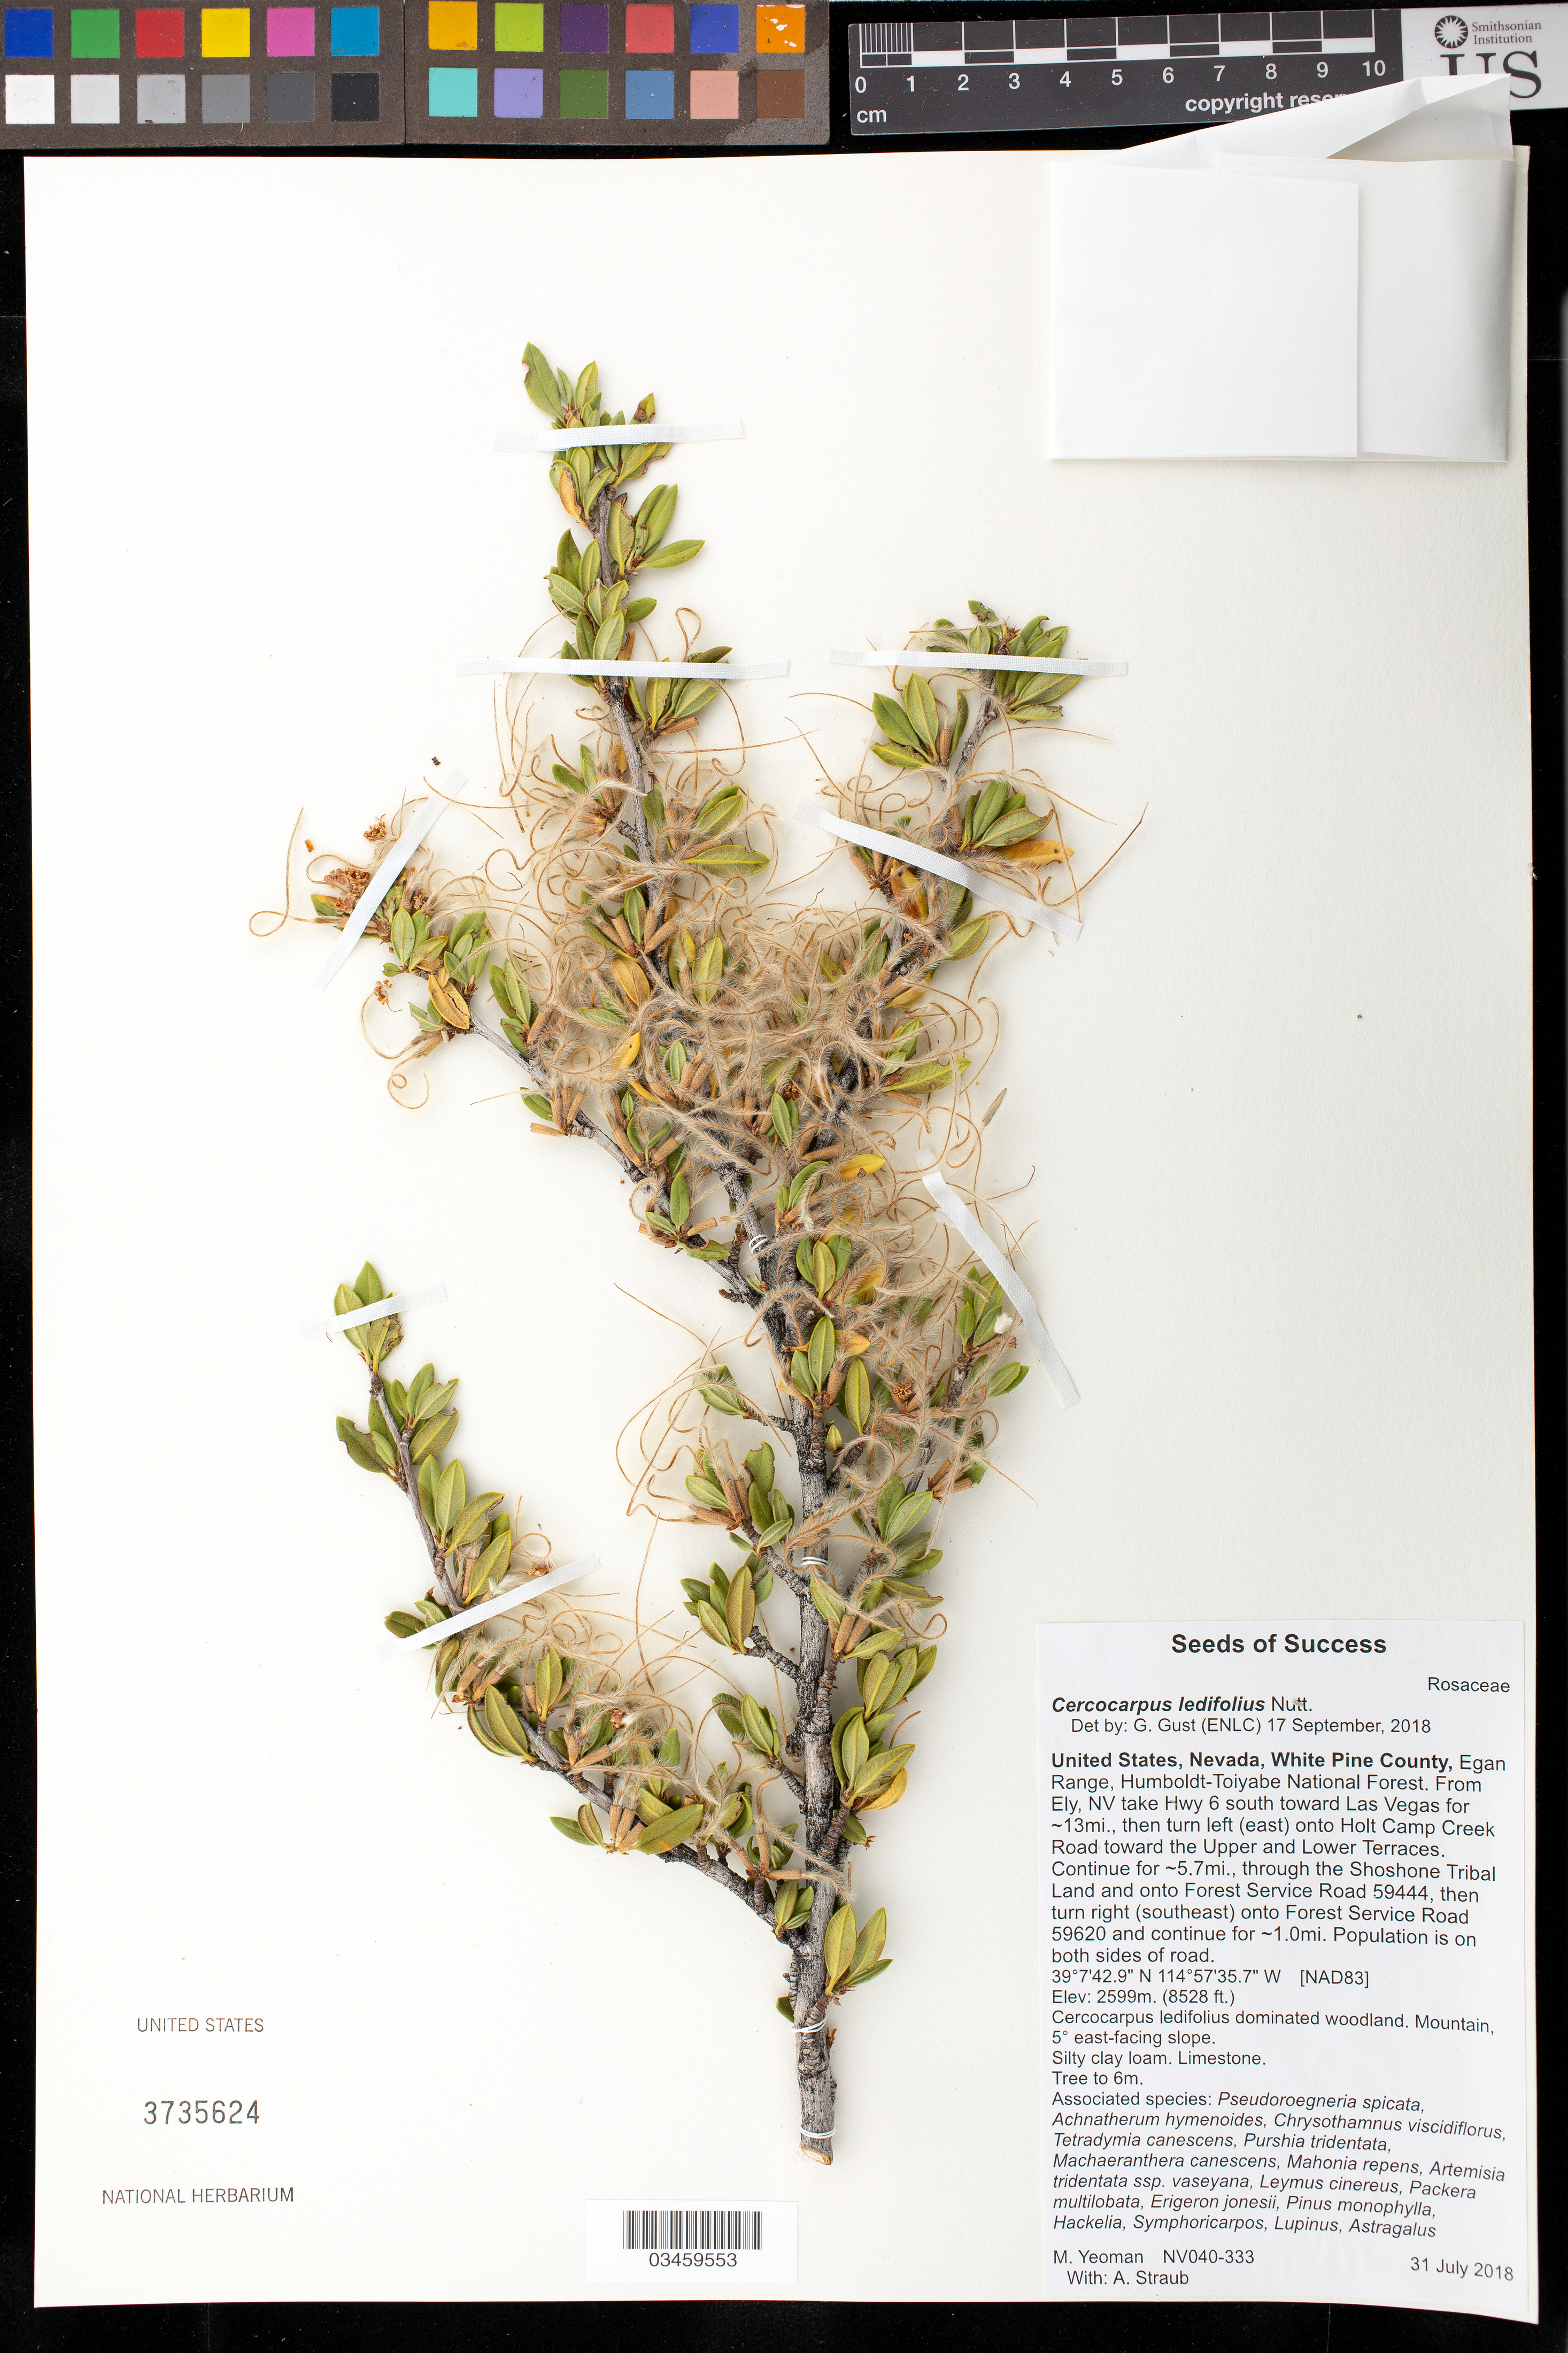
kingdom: Plantae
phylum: Tracheophyta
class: Magnoliopsida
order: Rosales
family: Rosaceae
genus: Cercocarpus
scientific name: Cercocarpus ledifolius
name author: Nutt.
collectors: M. Yeoman & A. Straub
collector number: NV040-333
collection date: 2018-07-31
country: United States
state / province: Nevada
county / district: White Pine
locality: Egan Range, from Ely take Hwy 6 S toward Las Vegas for 13 mi, turn left/east onto Holt Camp Creek Rd toward the Upper and Lower Terraces. Continue for 5.7 mi, through the Shoshone Tribal Land and onto Forest Service Road 59444, turn right/SE onto Forest Service Rd 59620 and continue for 1 mi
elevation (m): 2599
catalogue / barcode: US 3735624